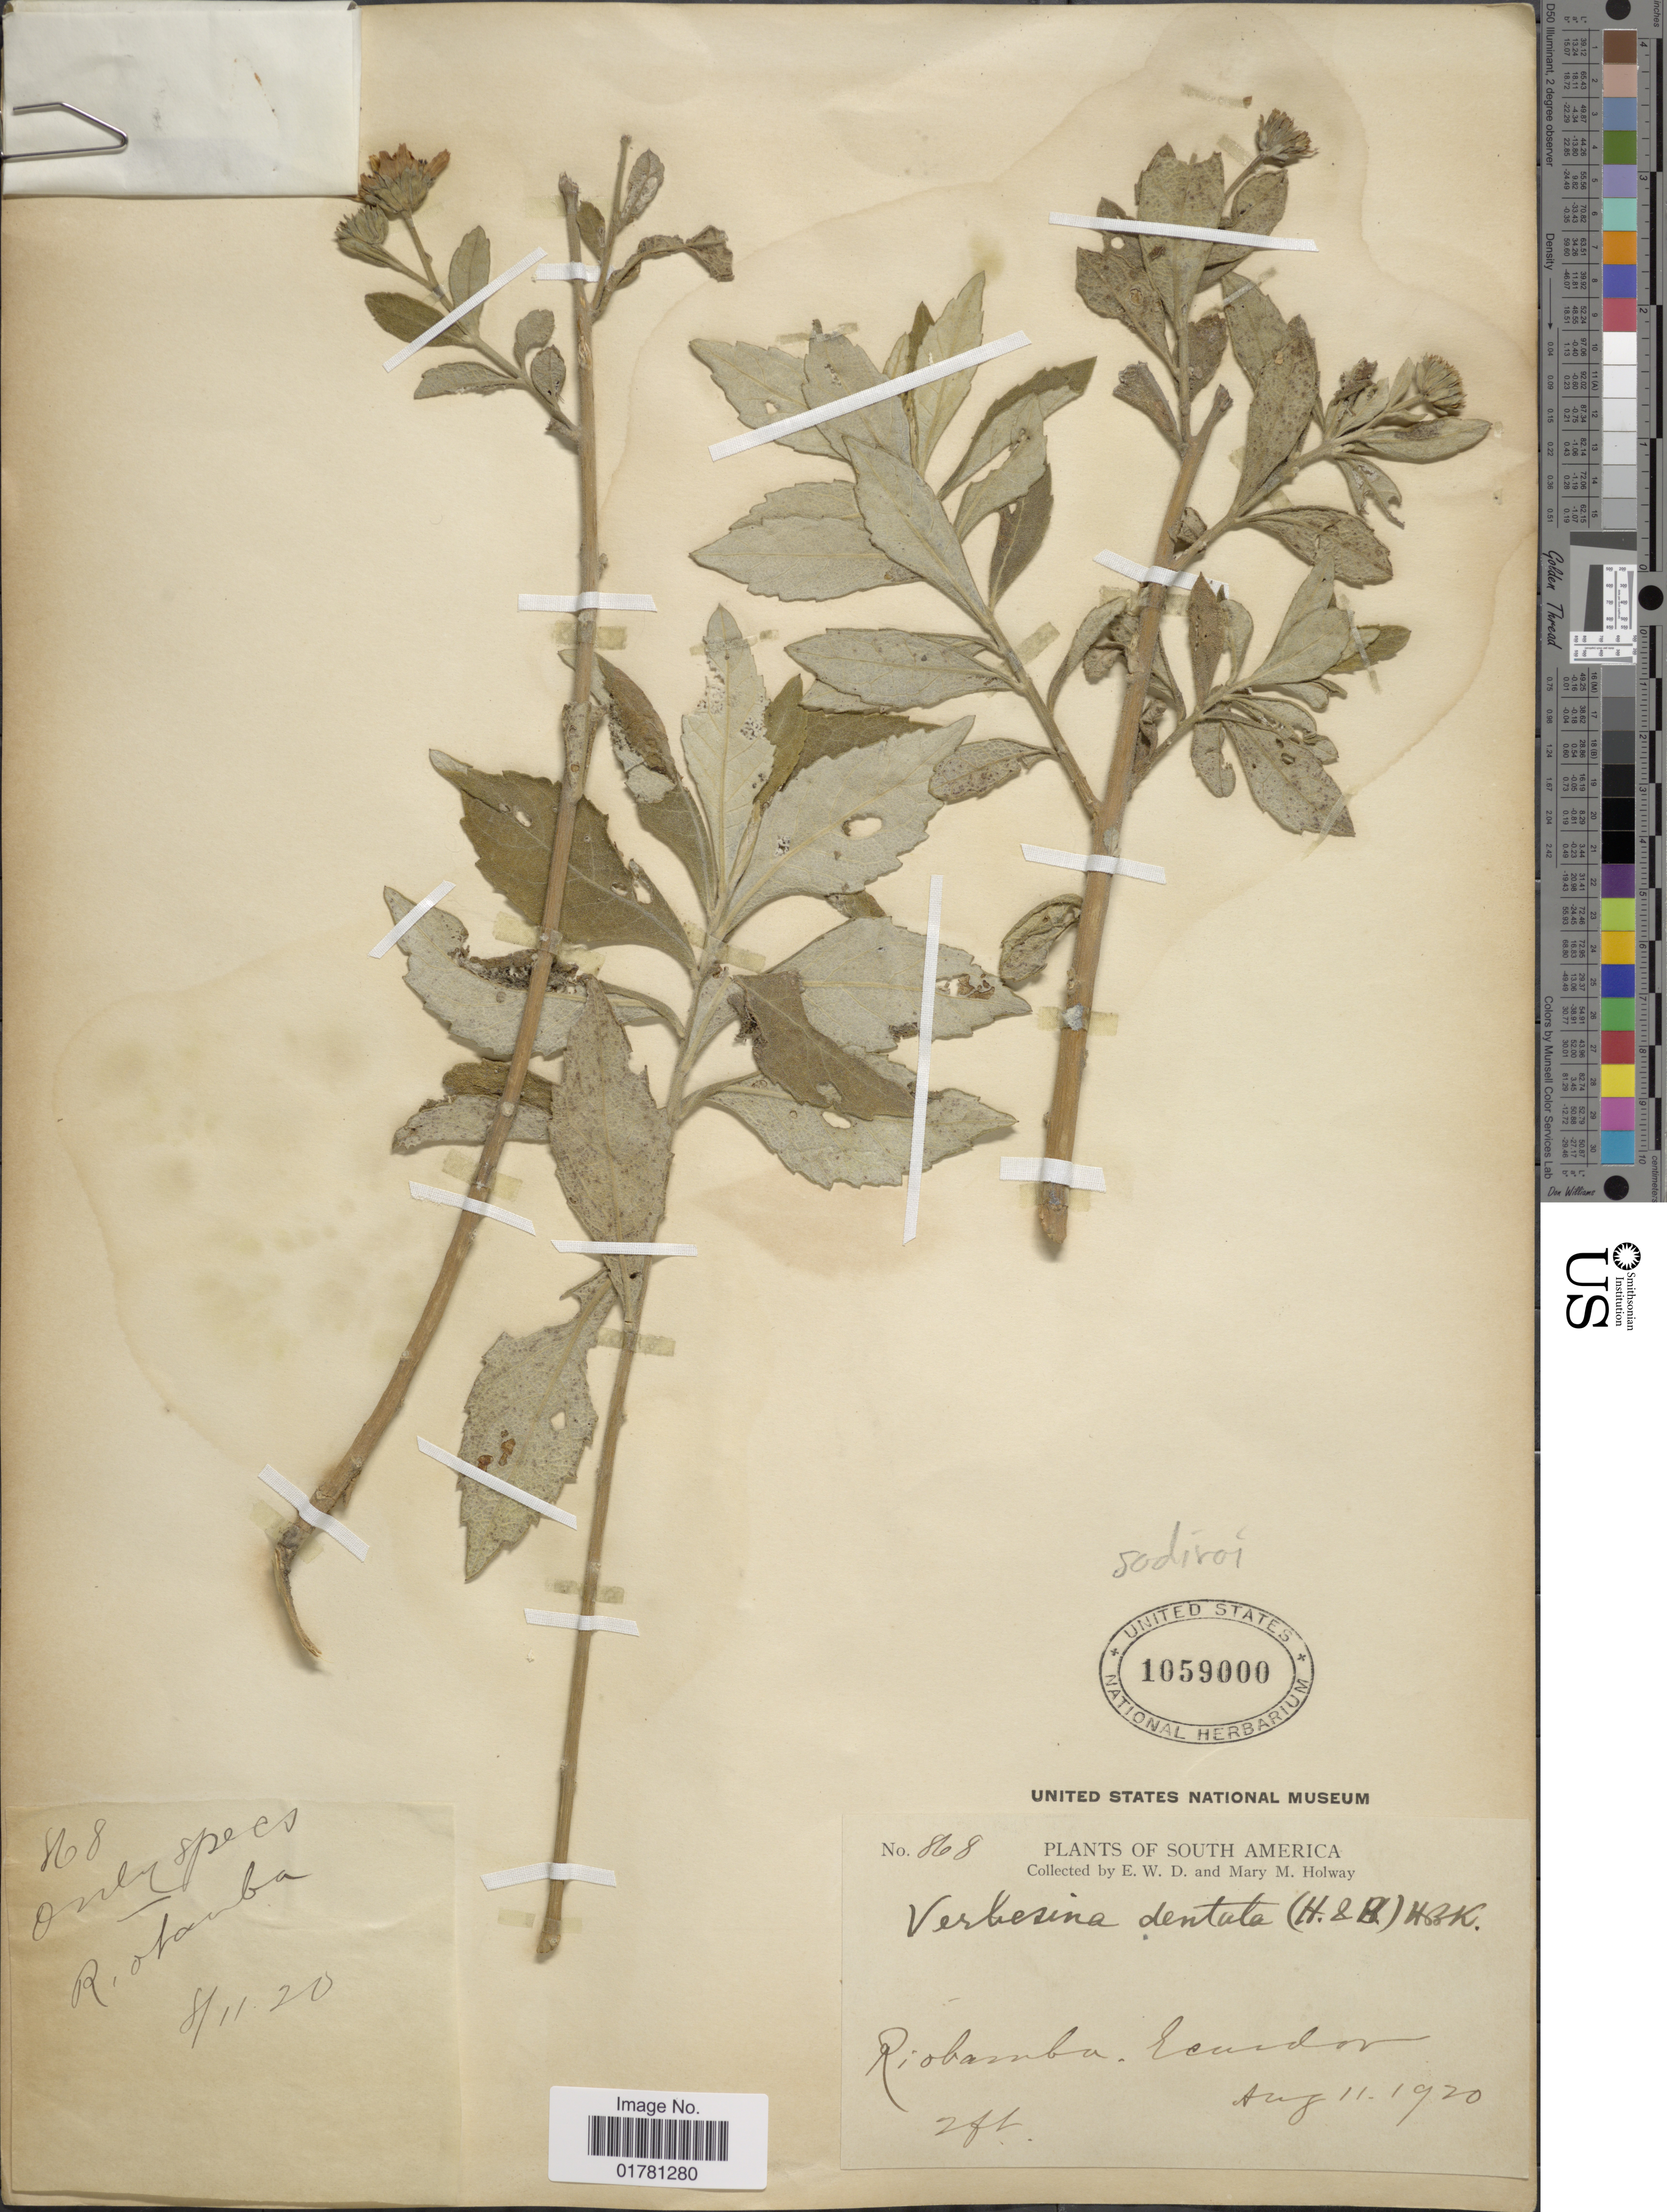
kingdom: Plantae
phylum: Tracheophyta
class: Magnoliopsida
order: Asterales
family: Asteraceae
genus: Verbesina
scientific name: Verbesina sodiroi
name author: Hieron.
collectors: E. W. D. Holway & M. M. Holway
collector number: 868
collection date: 1920-08-11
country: Ecuador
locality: Riobamba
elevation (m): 1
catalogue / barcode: US 1059000